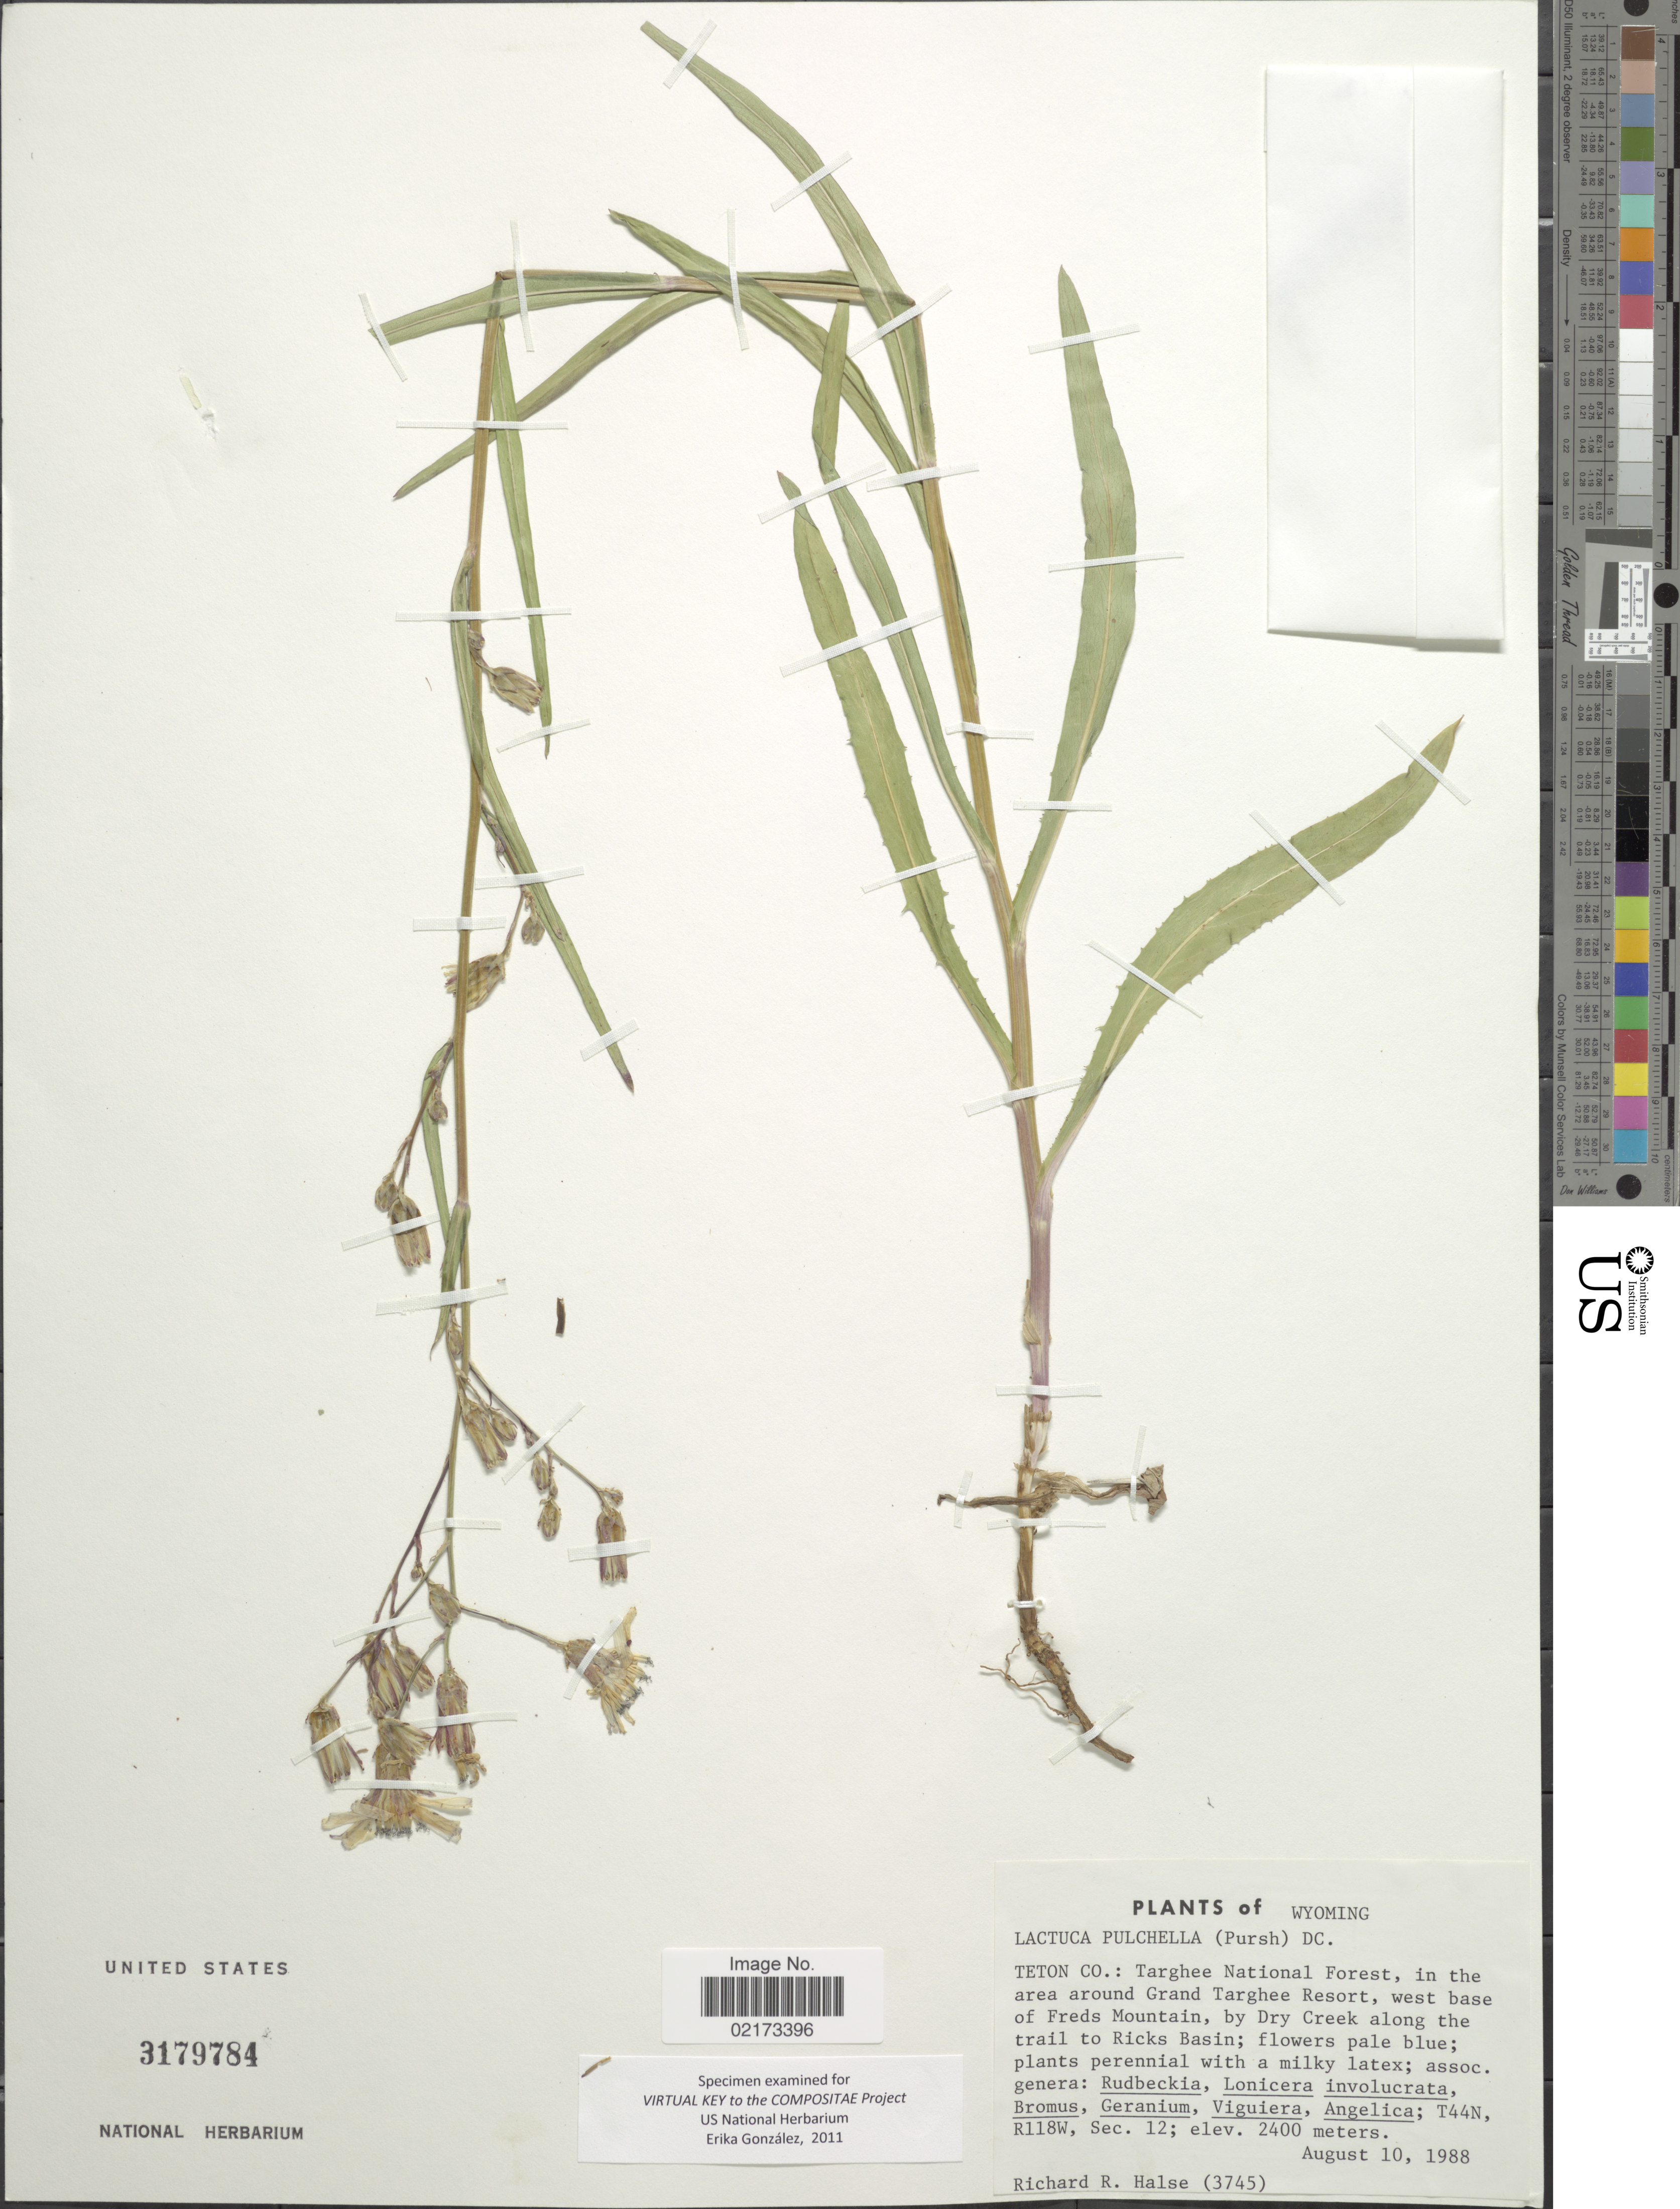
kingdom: Plantae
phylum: Tracheophyta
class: Magnoliopsida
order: Asterales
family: Asteraceae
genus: Lactuca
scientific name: Lactuca tatarica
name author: (L.) C.A. Mey.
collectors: R. Halse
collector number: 3745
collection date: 1988-08-10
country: United States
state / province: Wyoming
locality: Teton Co., Targhee National Forest, in the area around Grand Targhee Resort, west base of Freds Mountain, by Dry Creek along the trail to Ricks Basin, TT44N, R118W, Sec. 12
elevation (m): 2400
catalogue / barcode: US 3179784